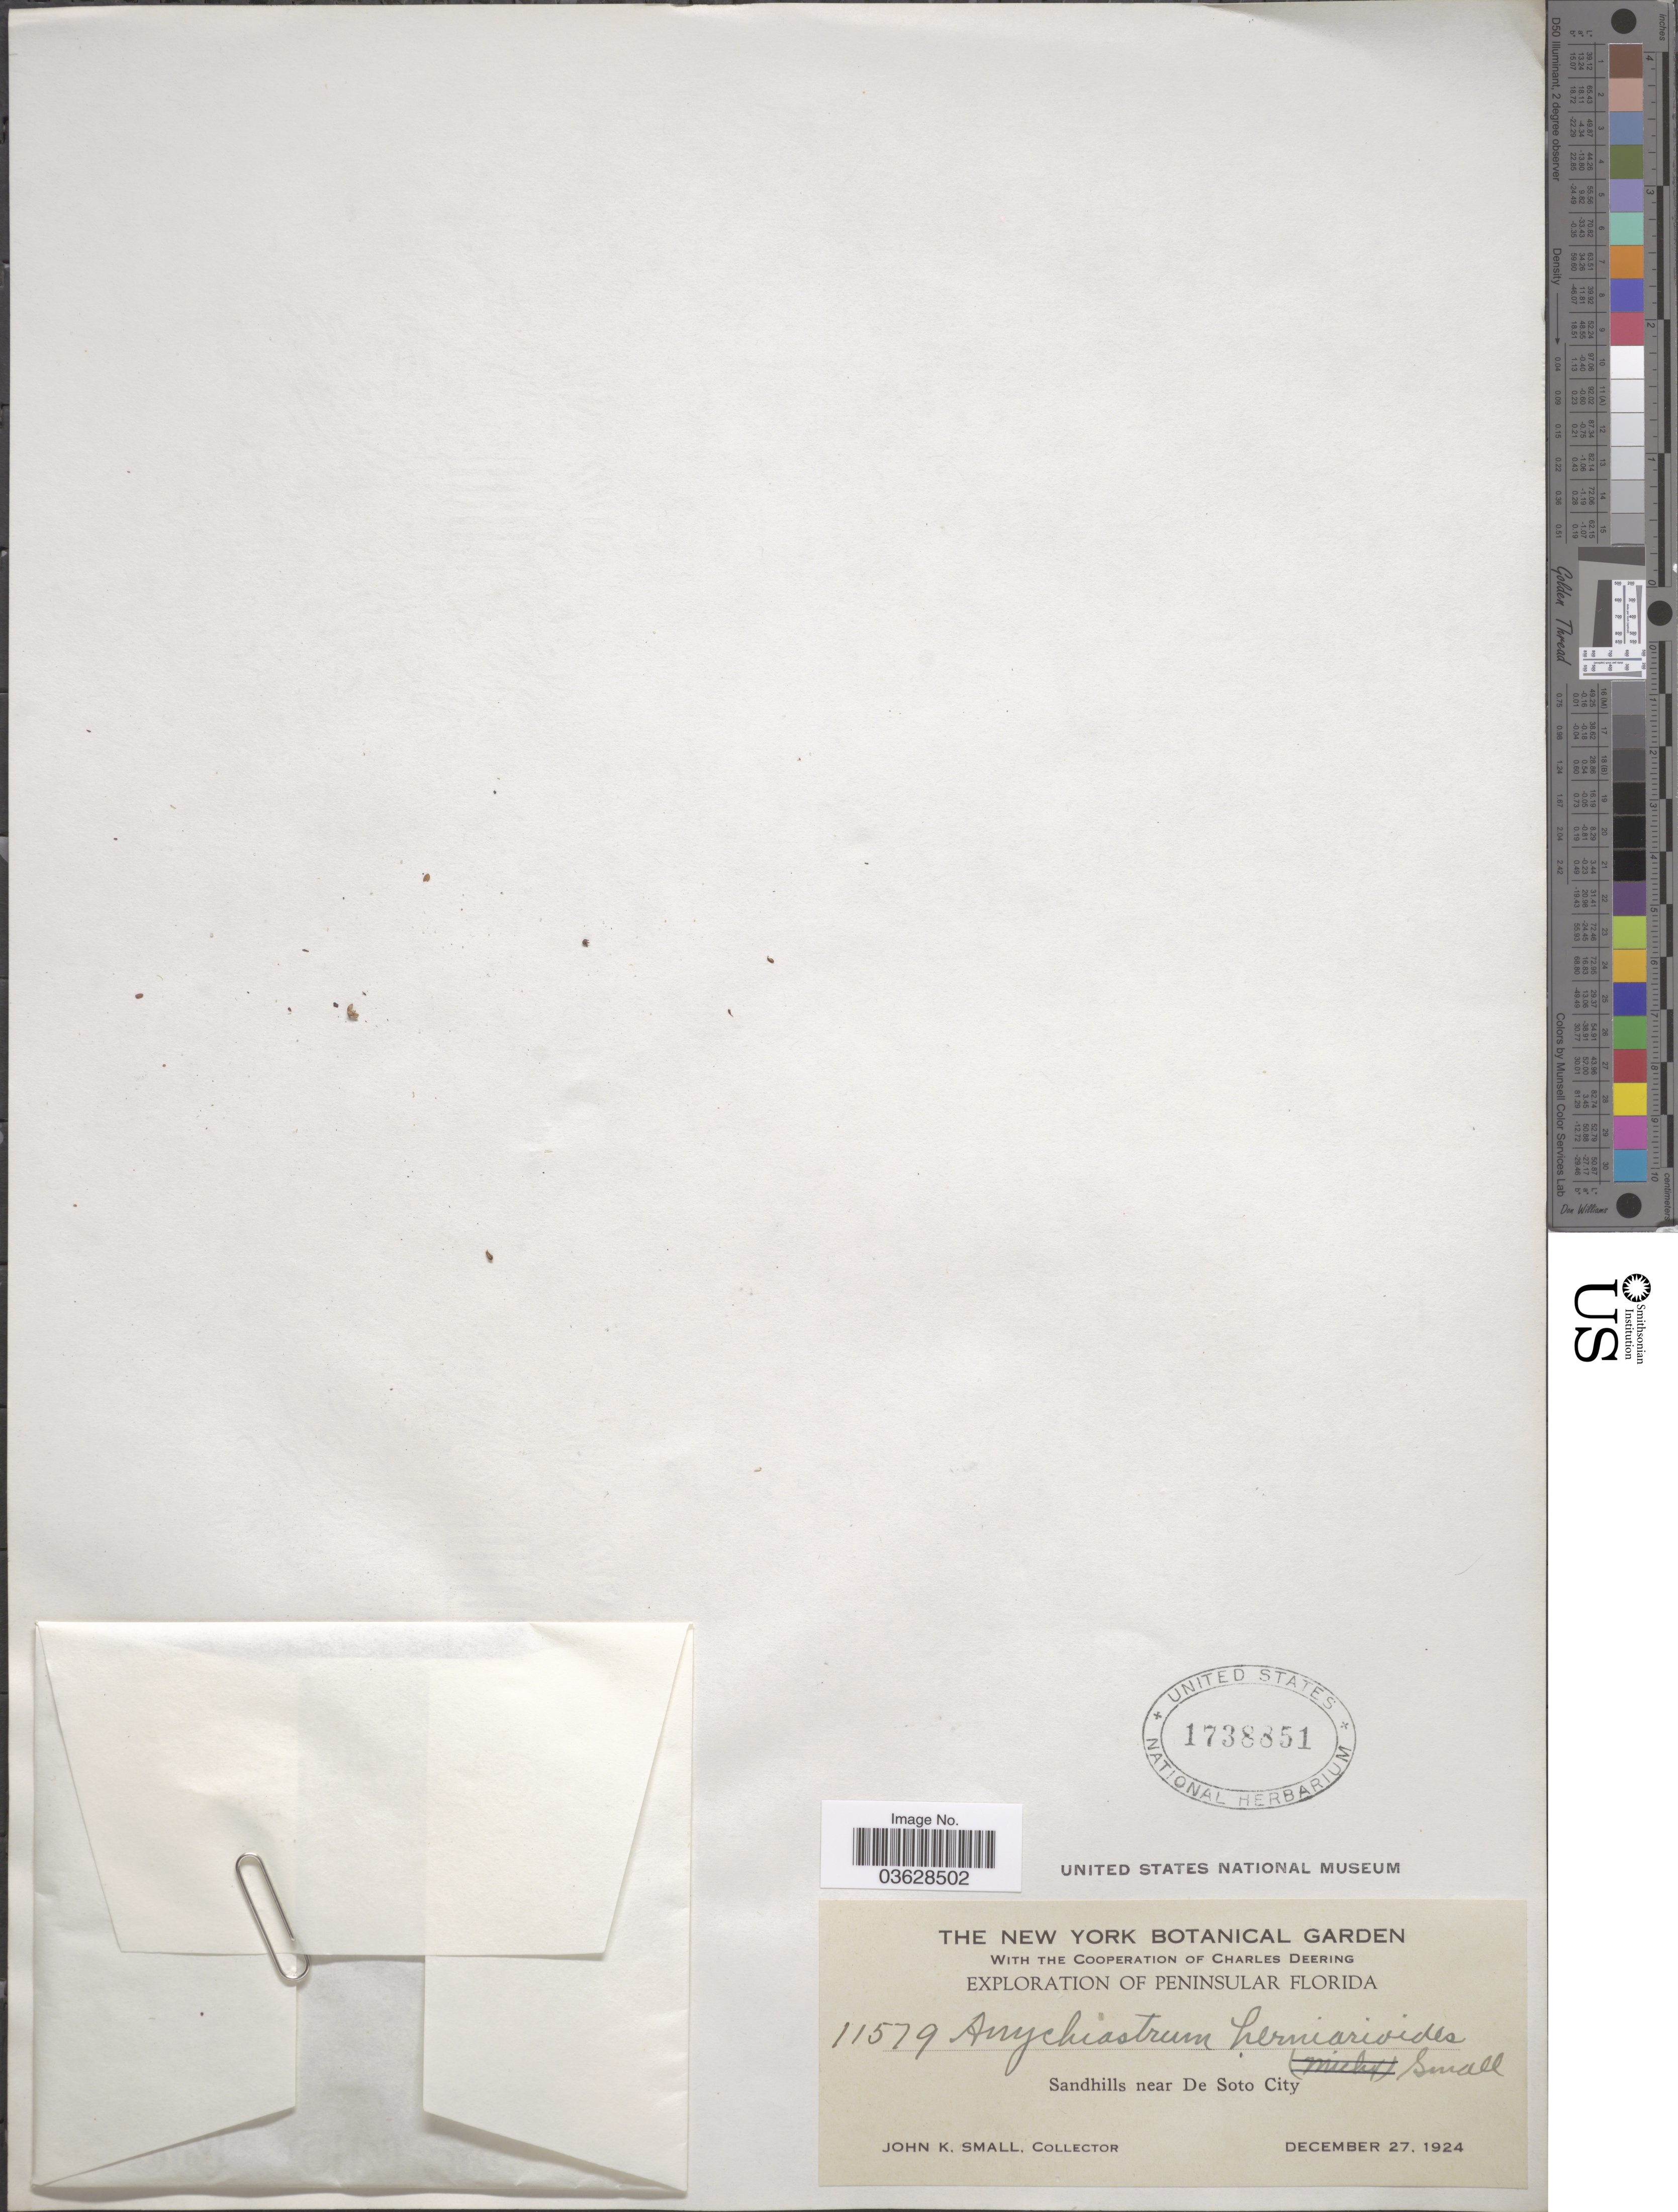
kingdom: Plantae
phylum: Tracheophyta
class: Magnoliopsida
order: Caryophyllales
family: Caryophyllaceae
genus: Paronychia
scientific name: Paronychia herniarioides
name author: (Michx.) Nutt.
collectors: J. K. Small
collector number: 11579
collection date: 1924-12-27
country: United States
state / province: Florida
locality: Peninsular Florida. Sandhills near De Soto City.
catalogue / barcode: US 1738851